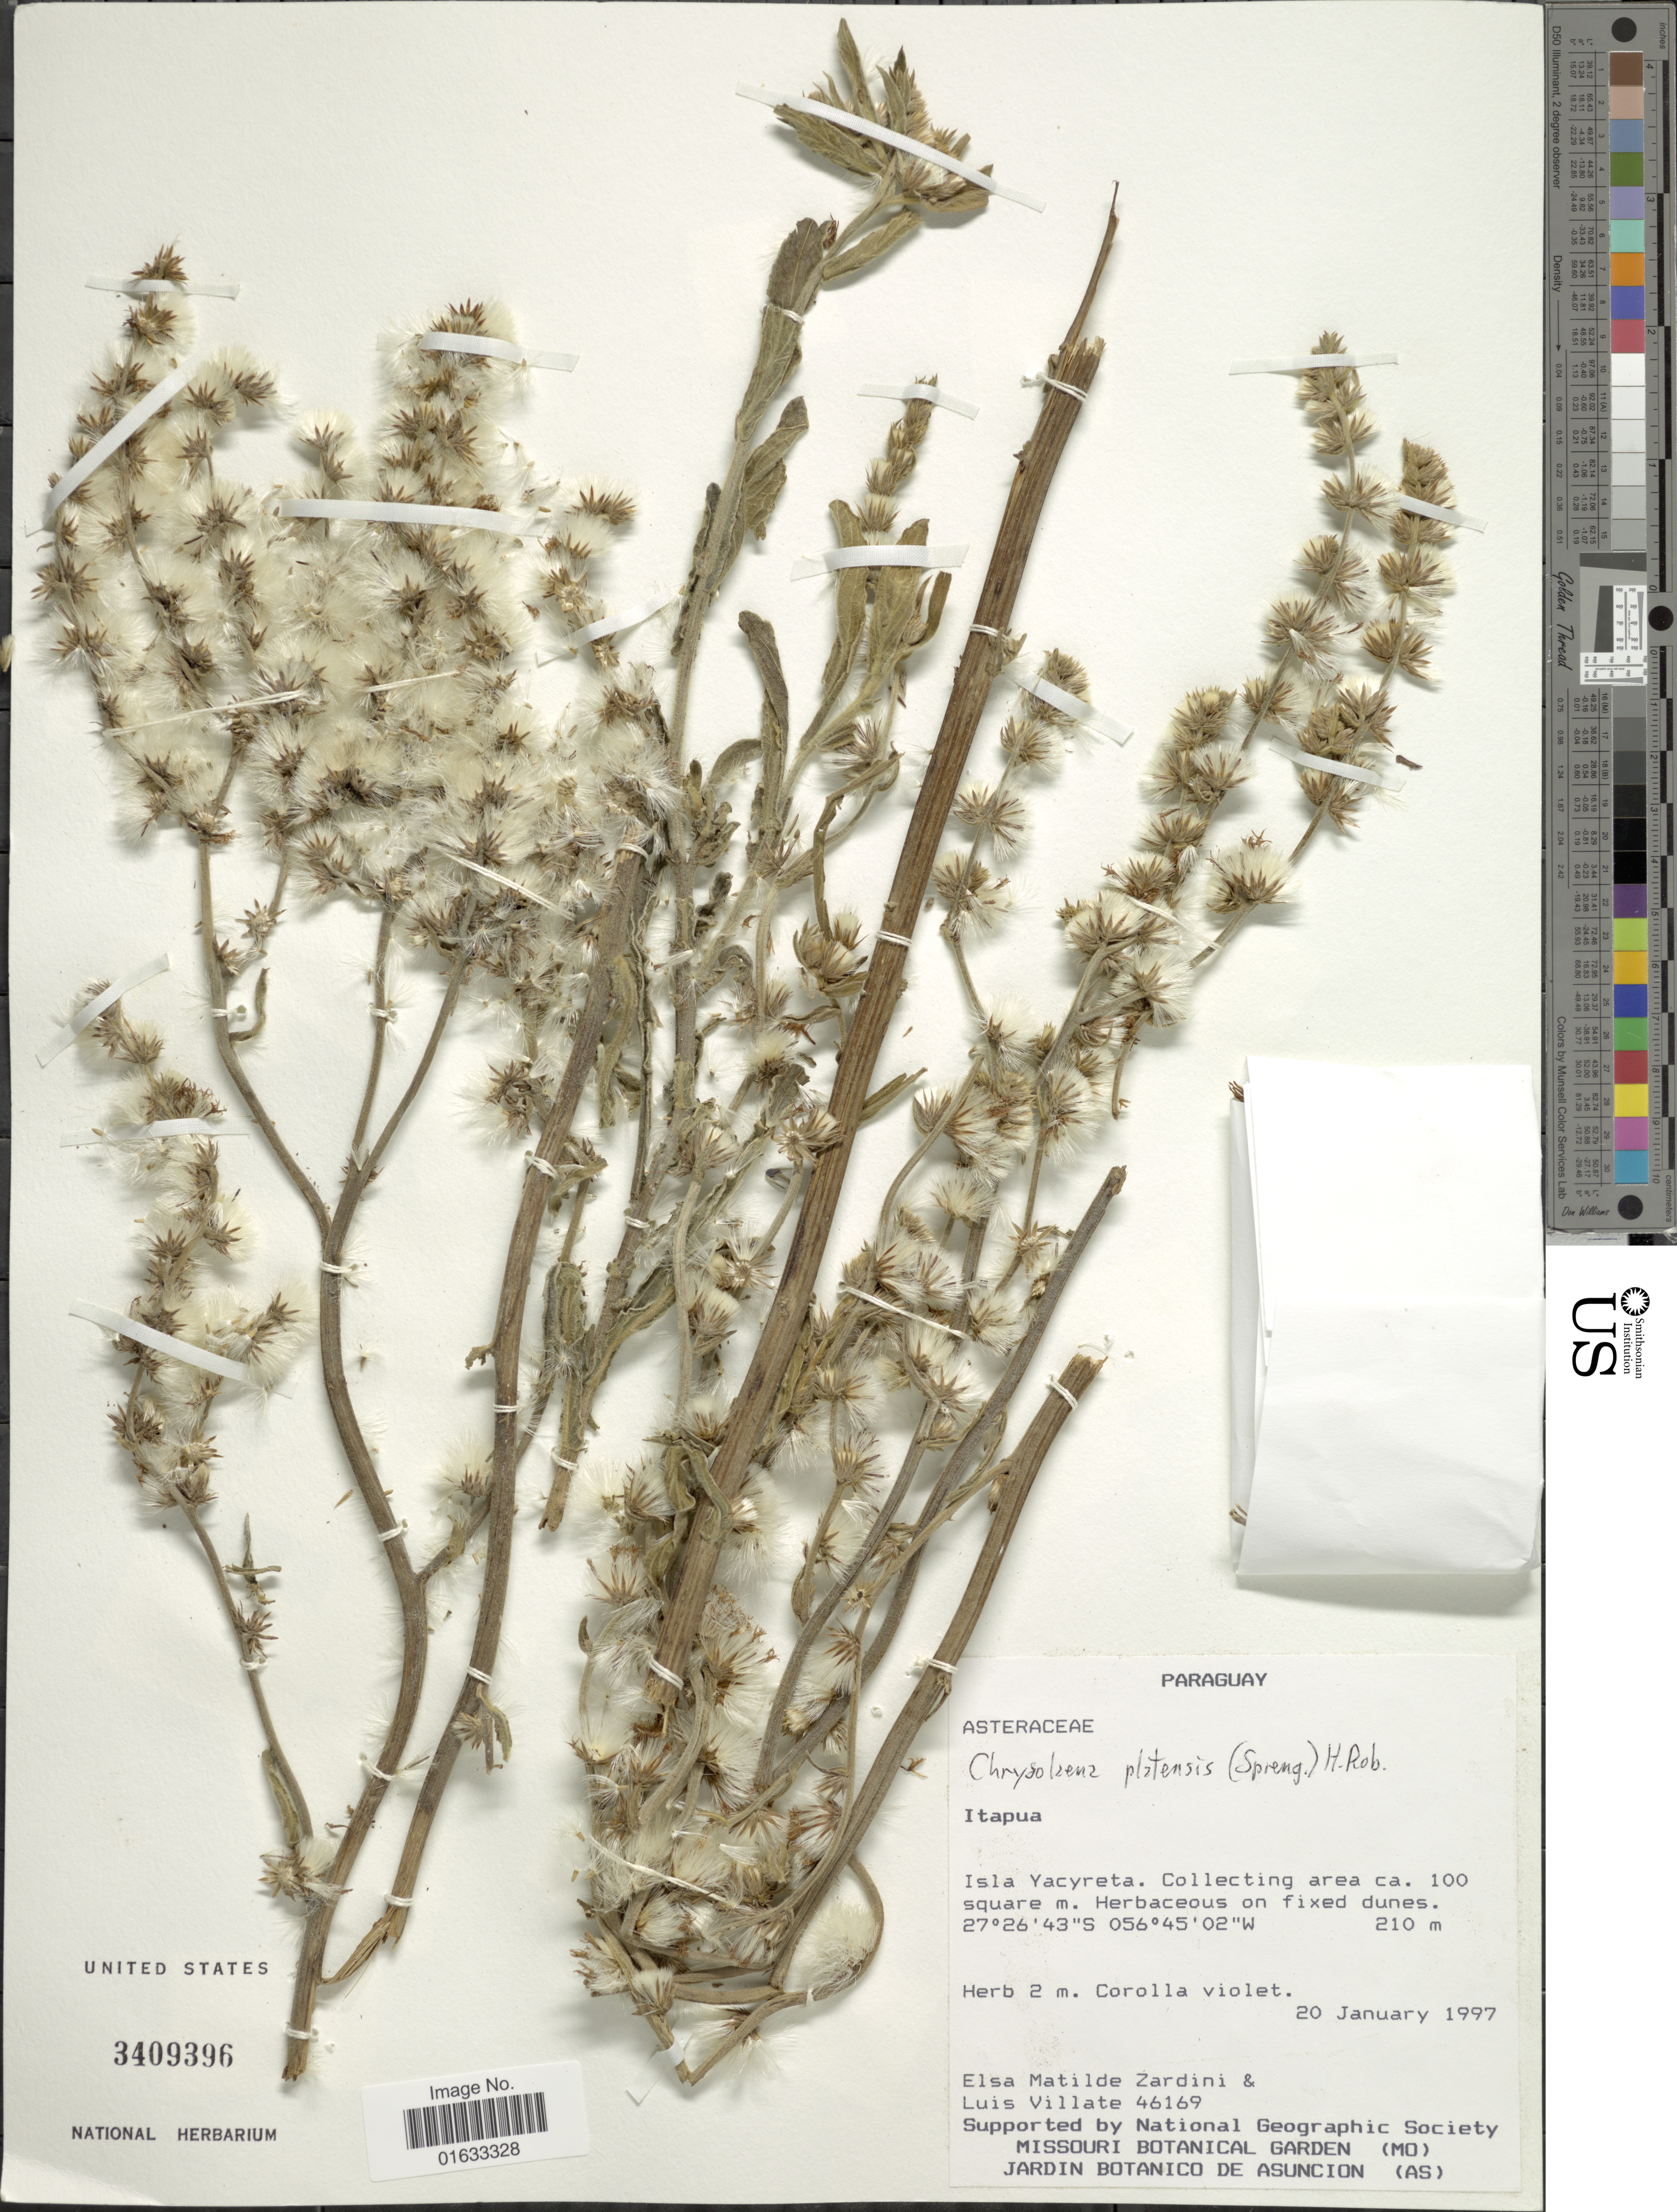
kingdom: Plantae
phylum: Tracheophyta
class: Magnoliopsida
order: Asterales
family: Asteraceae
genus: Chrysolaena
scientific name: Chrysolaena platensis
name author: (Spreng.) H. Rob.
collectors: E. M. Zardini & L. Villate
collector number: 46169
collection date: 1997-01-20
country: Paraguay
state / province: Itapua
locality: Isla Yacyreta, ca 100 square m.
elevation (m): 210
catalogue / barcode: US 3409396